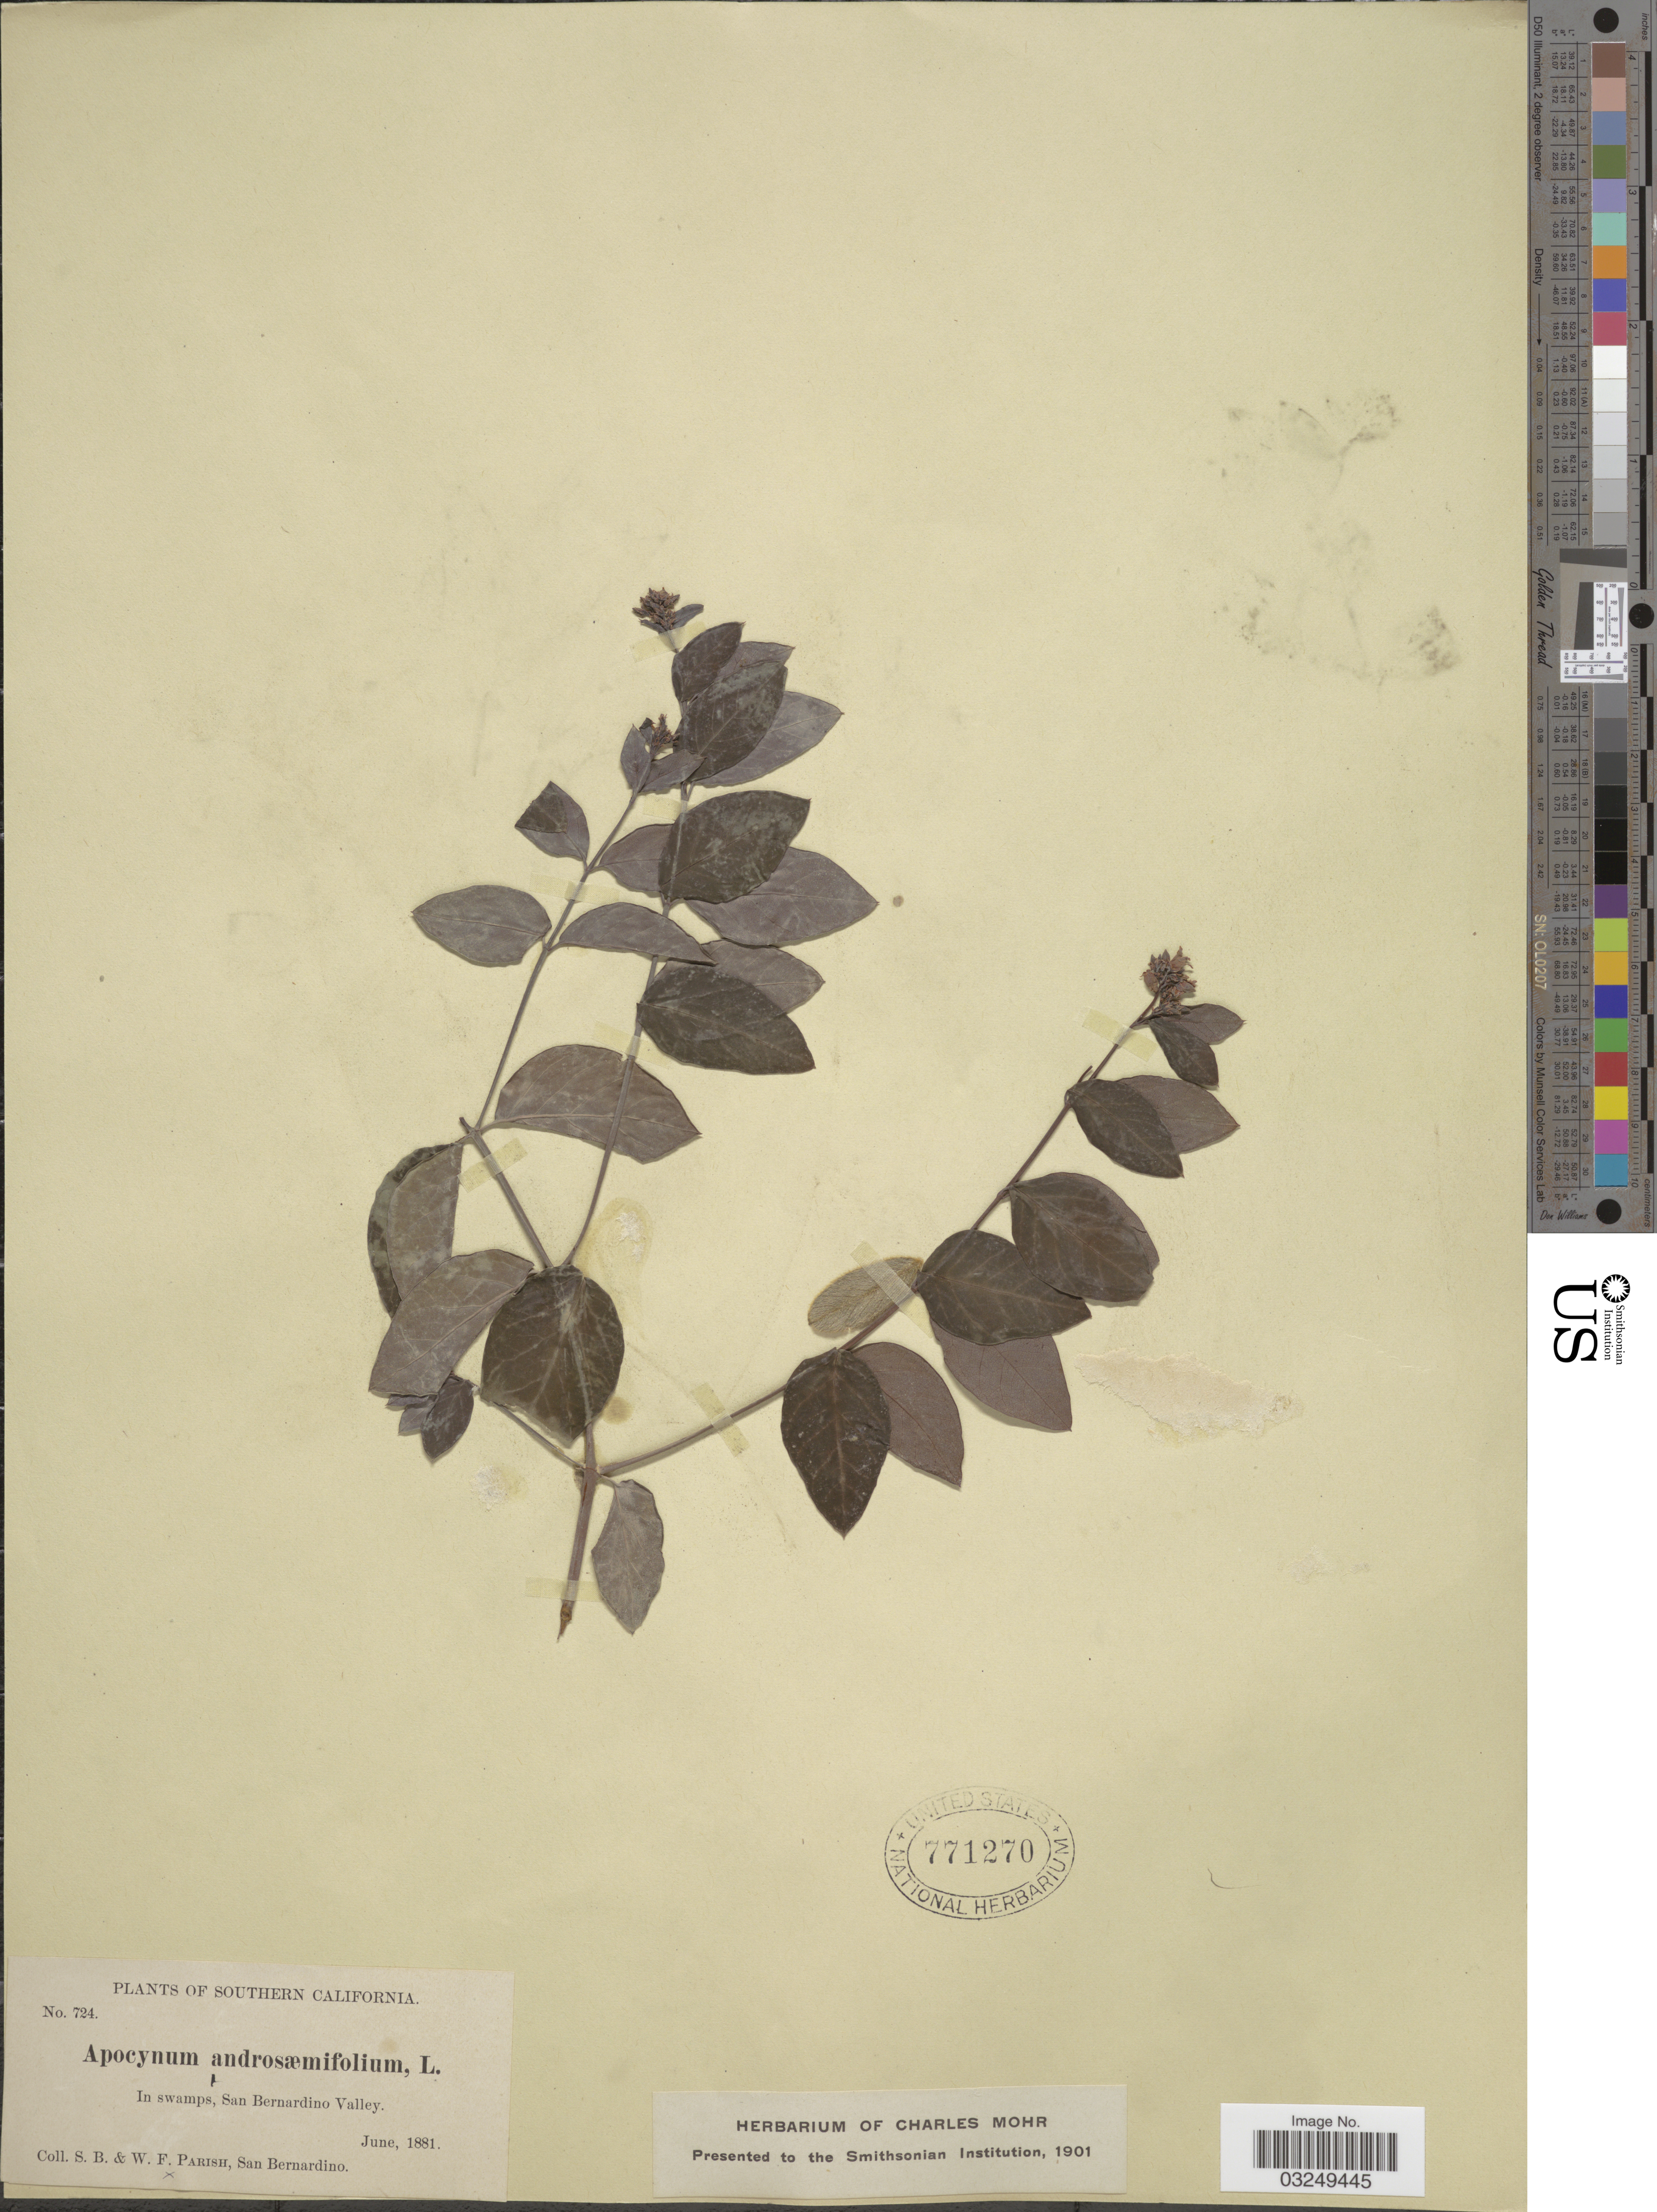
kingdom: Plantae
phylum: Tracheophyta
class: Magnoliopsida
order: Gentianales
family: Apocynaceae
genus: Apocynum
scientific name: Apocynum androsaemifolium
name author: L.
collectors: S. B. Parish & W. F. Parish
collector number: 724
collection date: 1881-06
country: United States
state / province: South Carolina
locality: In swamps, San Bernardino Valley.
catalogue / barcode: US 771270